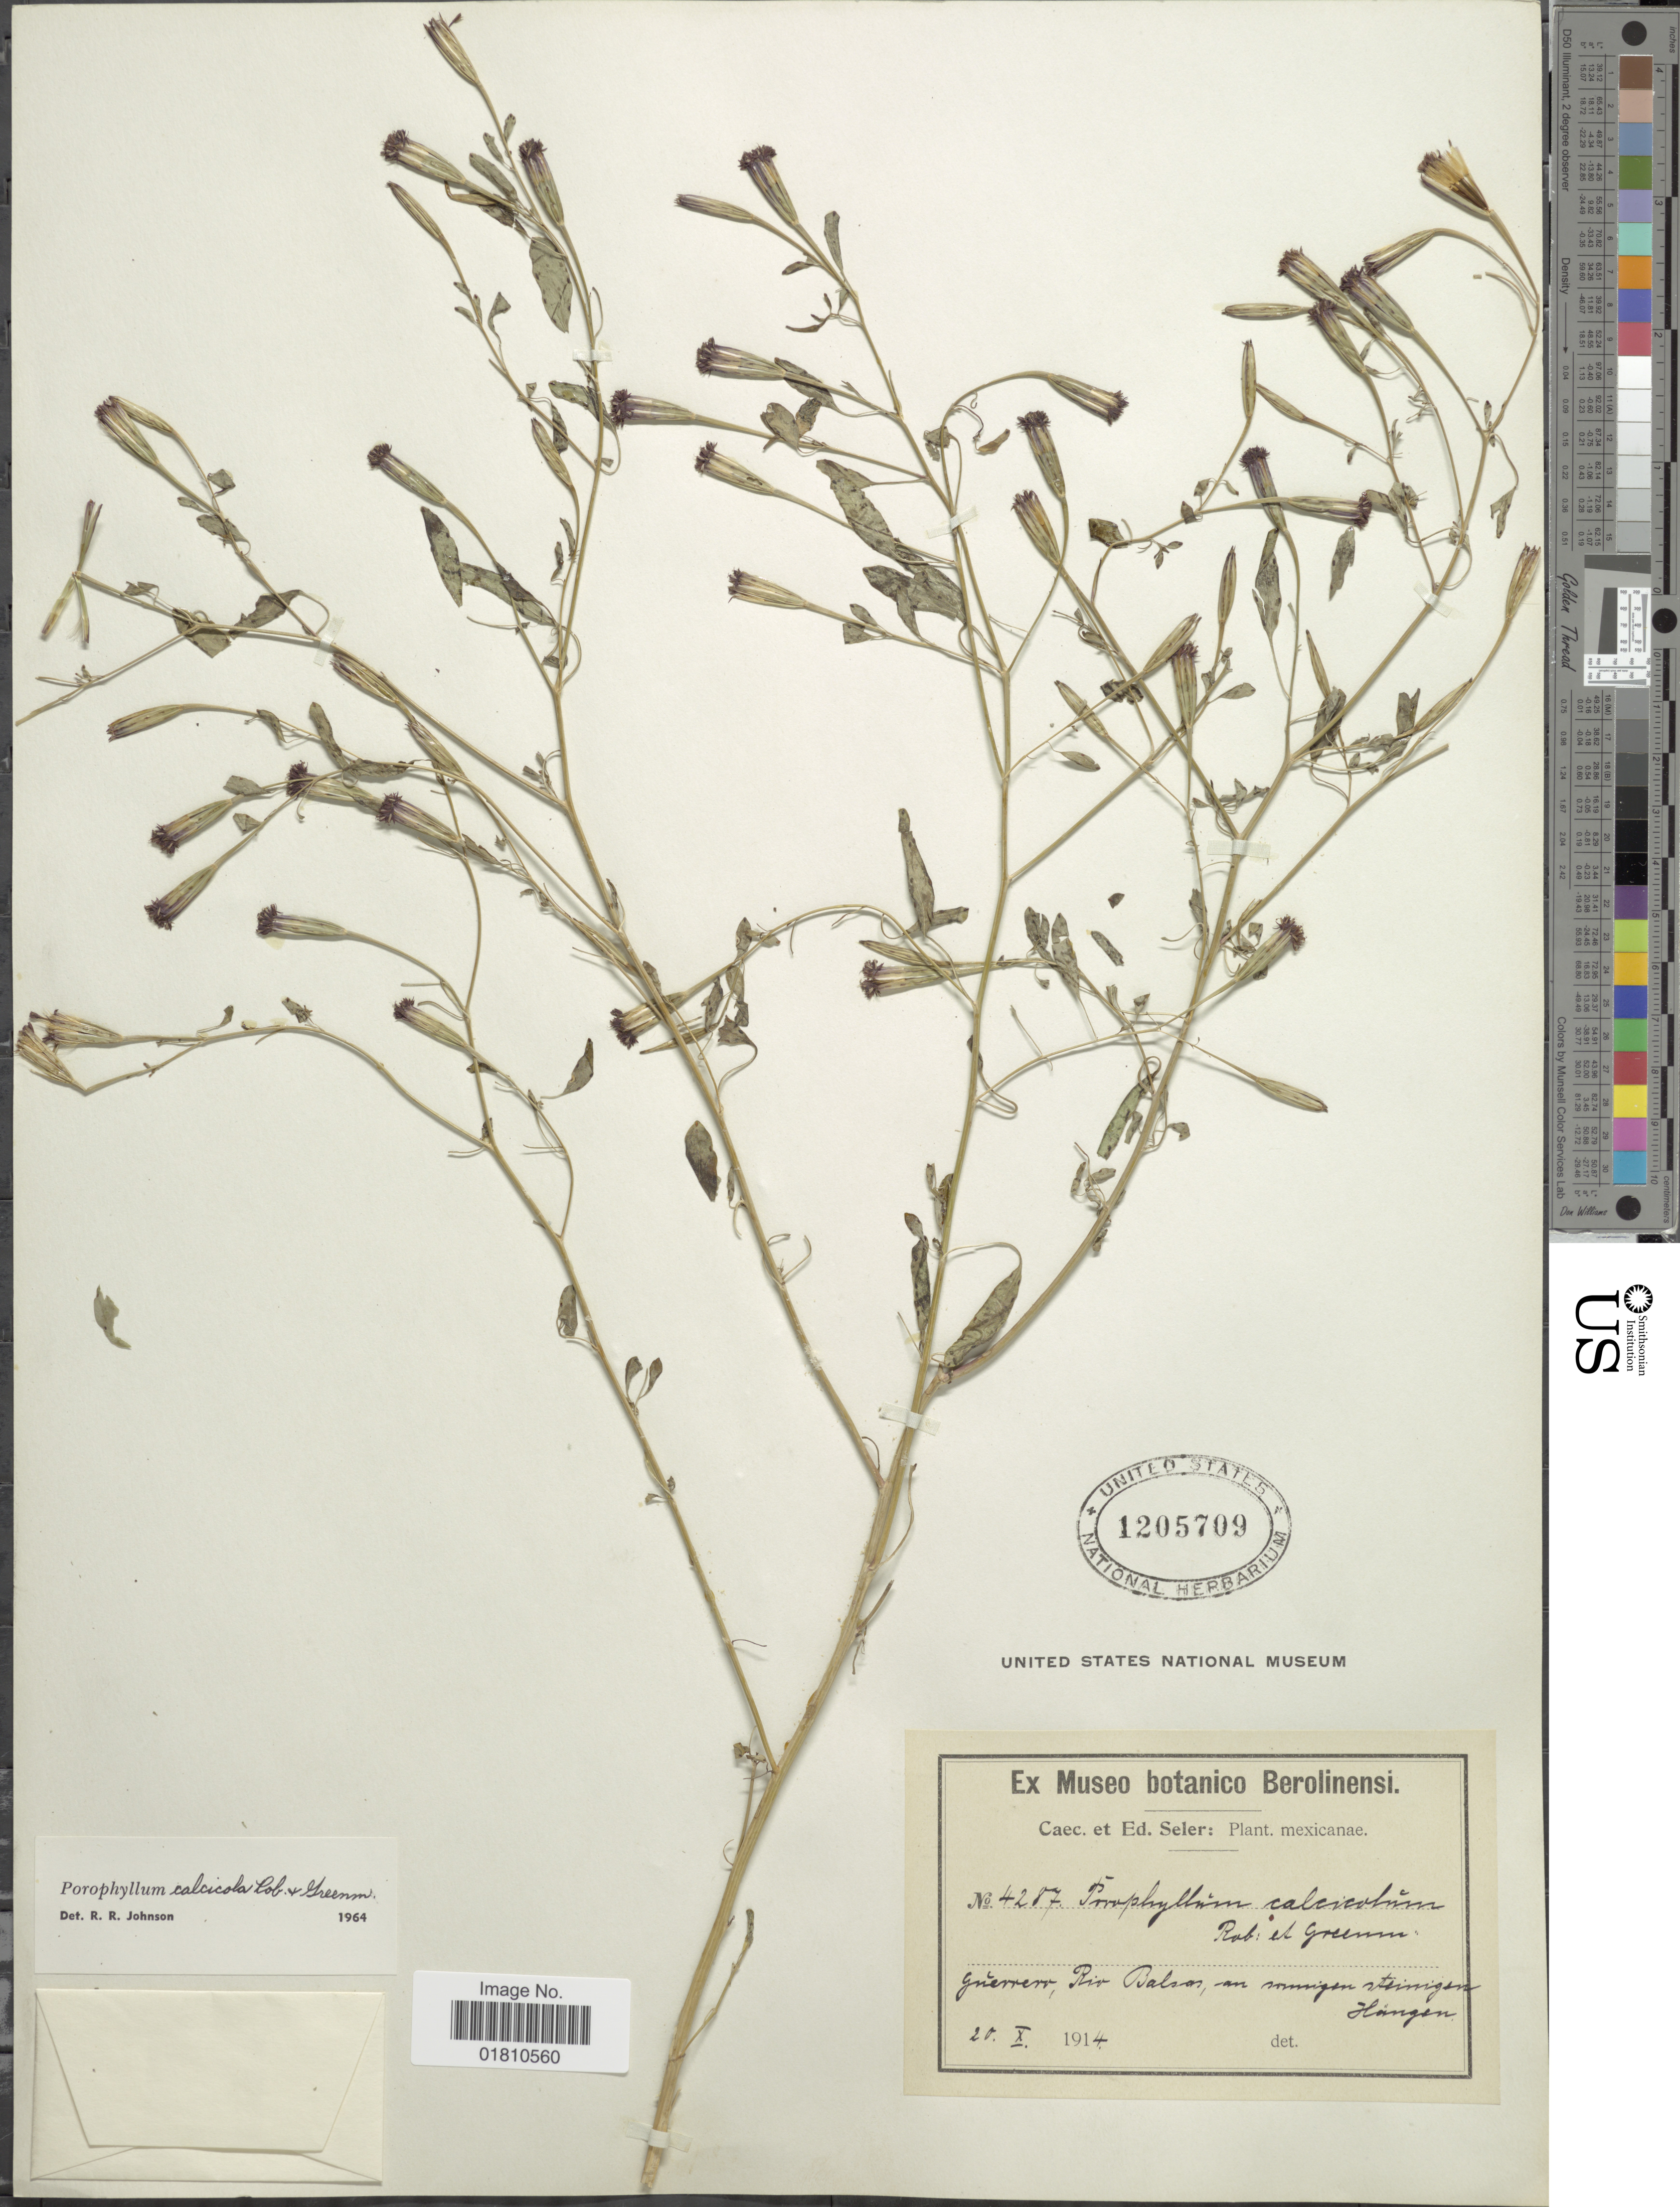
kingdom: Plantae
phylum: Tracheophyta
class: Magnoliopsida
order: Asterales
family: Asteraceae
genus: Porophyllum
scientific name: Porophyllum calcicola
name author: B.L. Rob. & Greenm.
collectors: ex Caec. et Ed Seler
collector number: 4287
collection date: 1914-10-20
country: Mexico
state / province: Guerrero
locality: Rio Balsas, an sonnigen steinigen Hangen.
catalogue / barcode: US 1205709